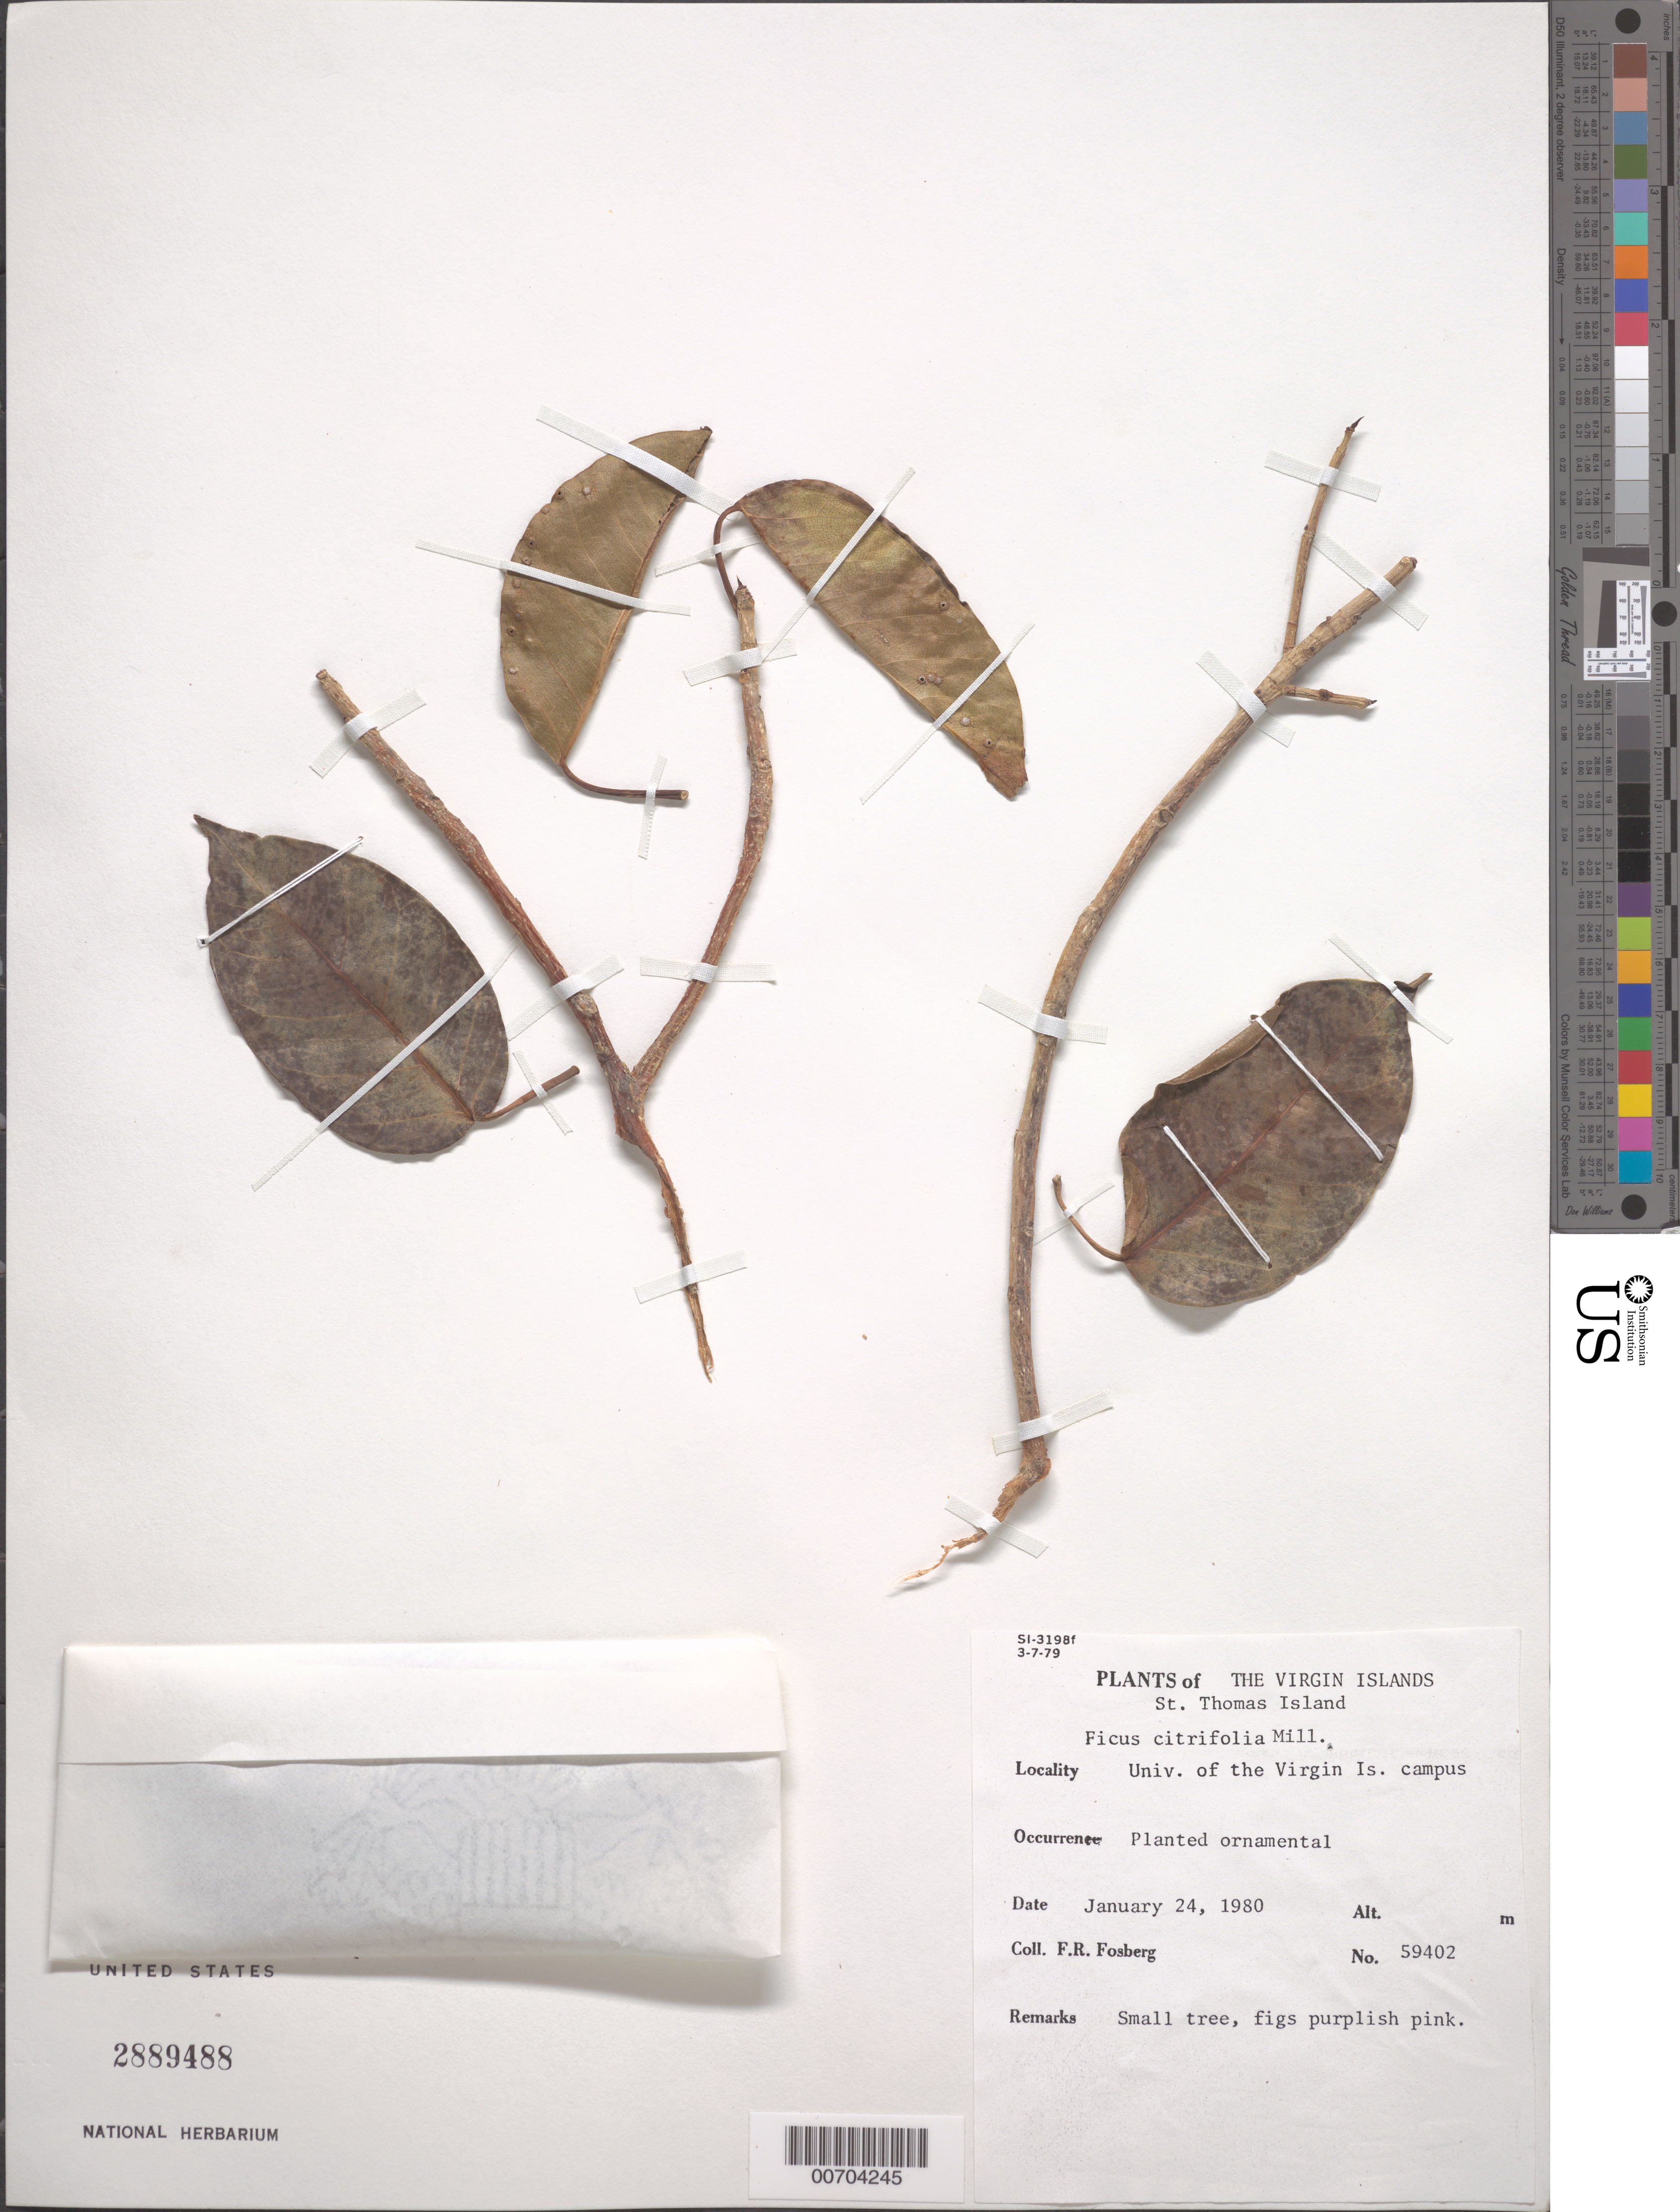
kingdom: Plantae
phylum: Tracheophyta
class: Magnoliopsida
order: Rosales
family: Moraceae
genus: Ficus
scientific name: Ficus citrifolia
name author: Mill.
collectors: F. R. Fosberg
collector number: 59402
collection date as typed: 24 Jan 1980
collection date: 1980-01-24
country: U.S. Virgin Islands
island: St. Thomas Island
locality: Univ. of Virgin I. Campus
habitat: Planted ornamental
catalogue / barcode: US 2889488